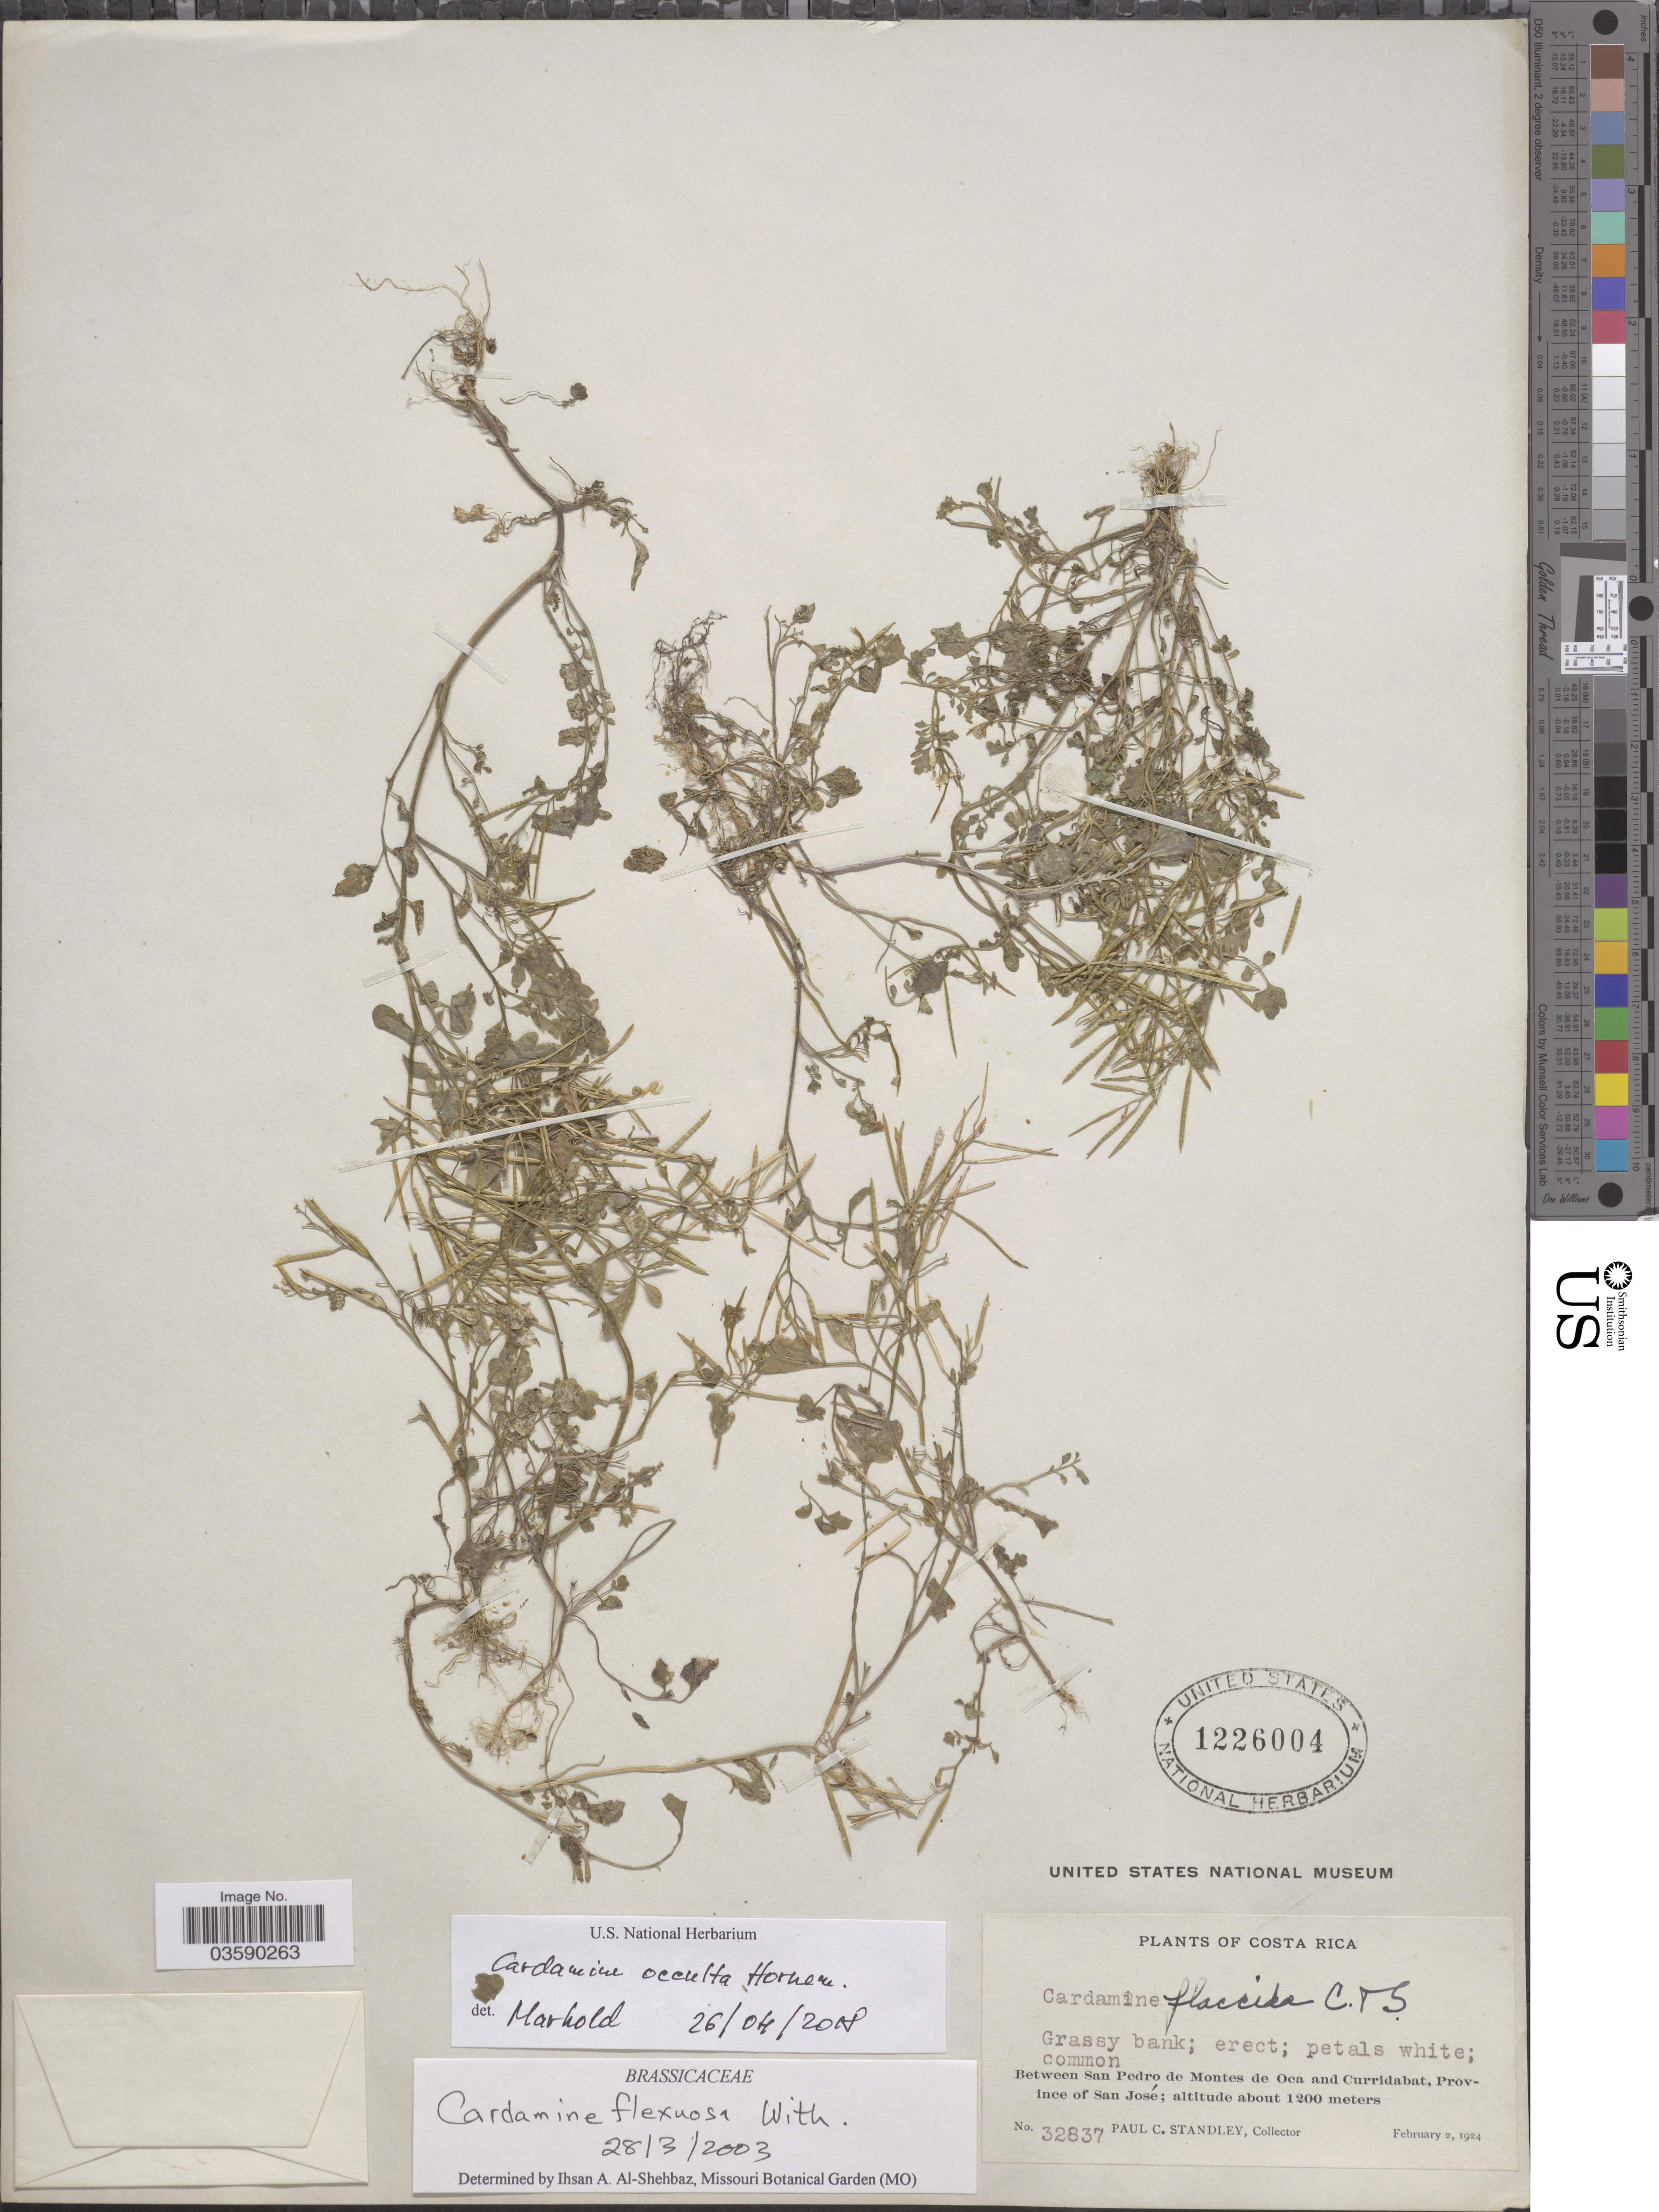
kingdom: Plantae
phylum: Tracheophyta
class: Magnoliopsida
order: Brassicales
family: Brassicaceae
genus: Cardamine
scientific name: Cardamine occulta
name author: Hornem.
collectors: P. C. Standley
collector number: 32837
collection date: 1924-02-02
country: Costa Rica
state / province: San José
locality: Grassy bank, Between San Pedro de Montes de Oca and Curridabat, Province of San José.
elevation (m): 1200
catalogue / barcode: US 1226004